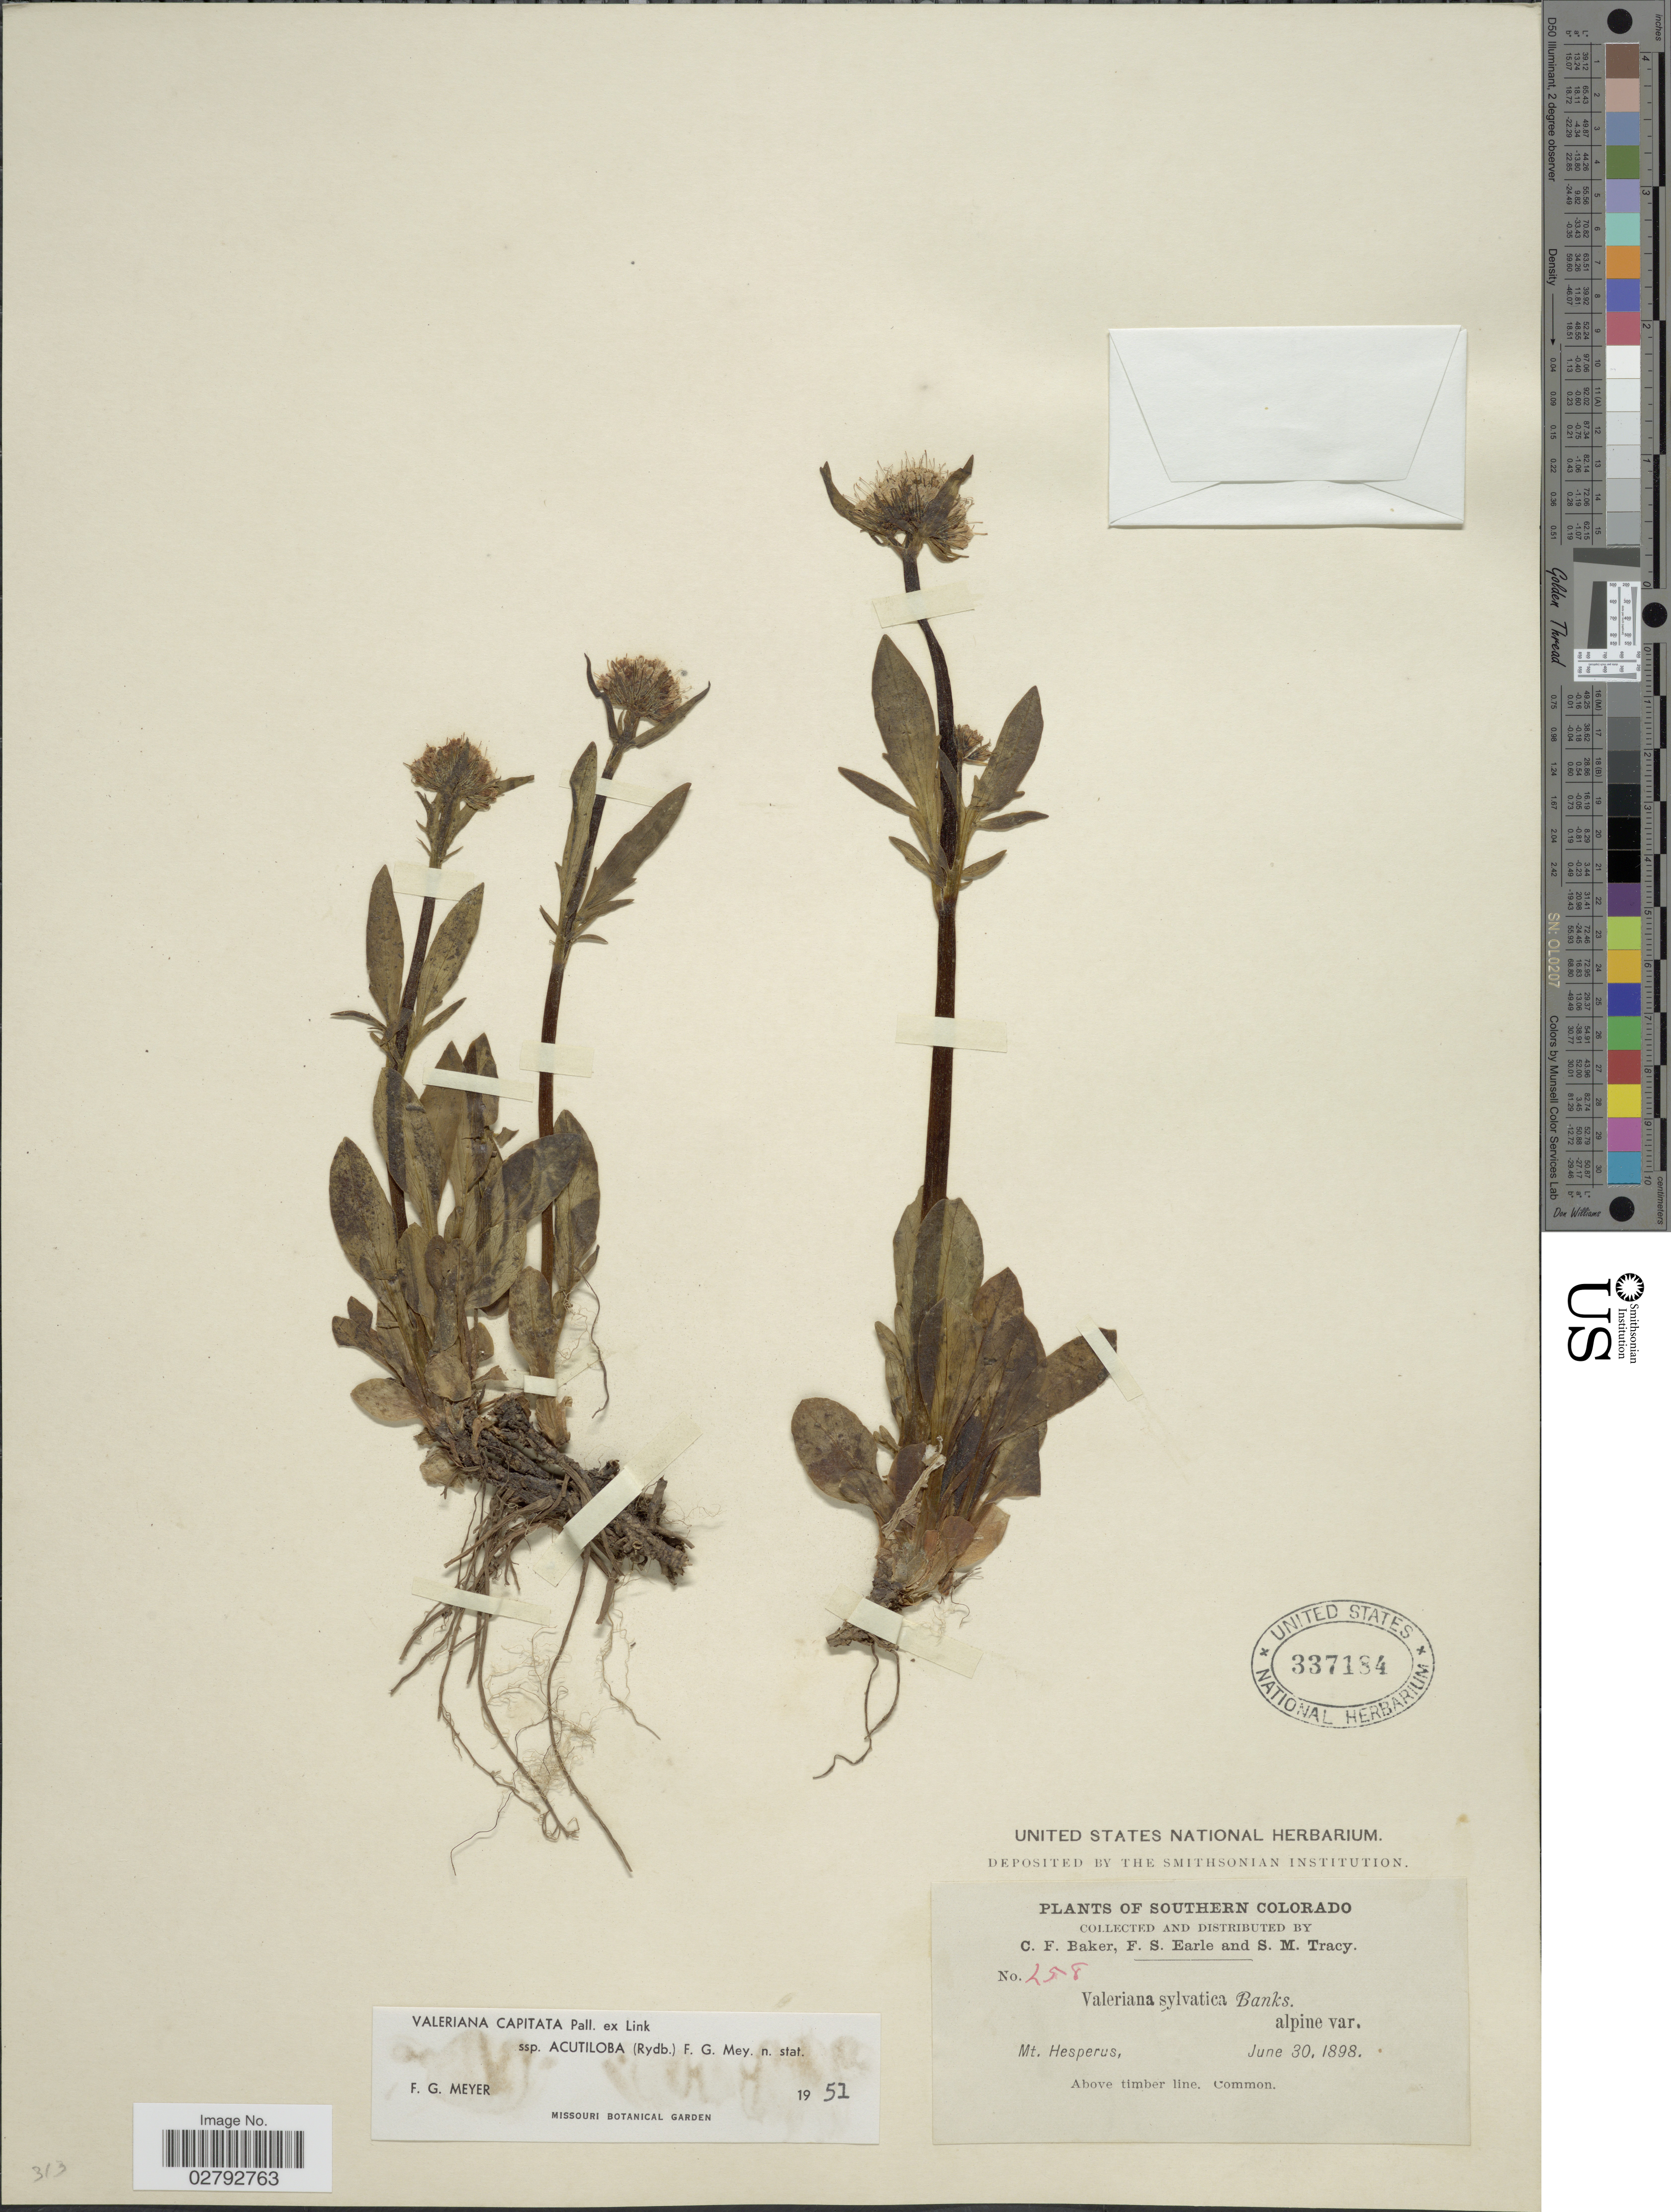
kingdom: Plantae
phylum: Tracheophyta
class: Magnoliopsida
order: Dipsacales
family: Caprifoliaceae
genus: Valeriana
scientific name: Valeriana capitata subsp. acutiloba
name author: Pall. ex Link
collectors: C. F. Baker, F. S. Earle & S. M. Tracy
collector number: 258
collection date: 1898-06-30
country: United States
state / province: Colorado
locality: Southern Colorado. Mt. Hesperus. Above timber line.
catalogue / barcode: US 337184